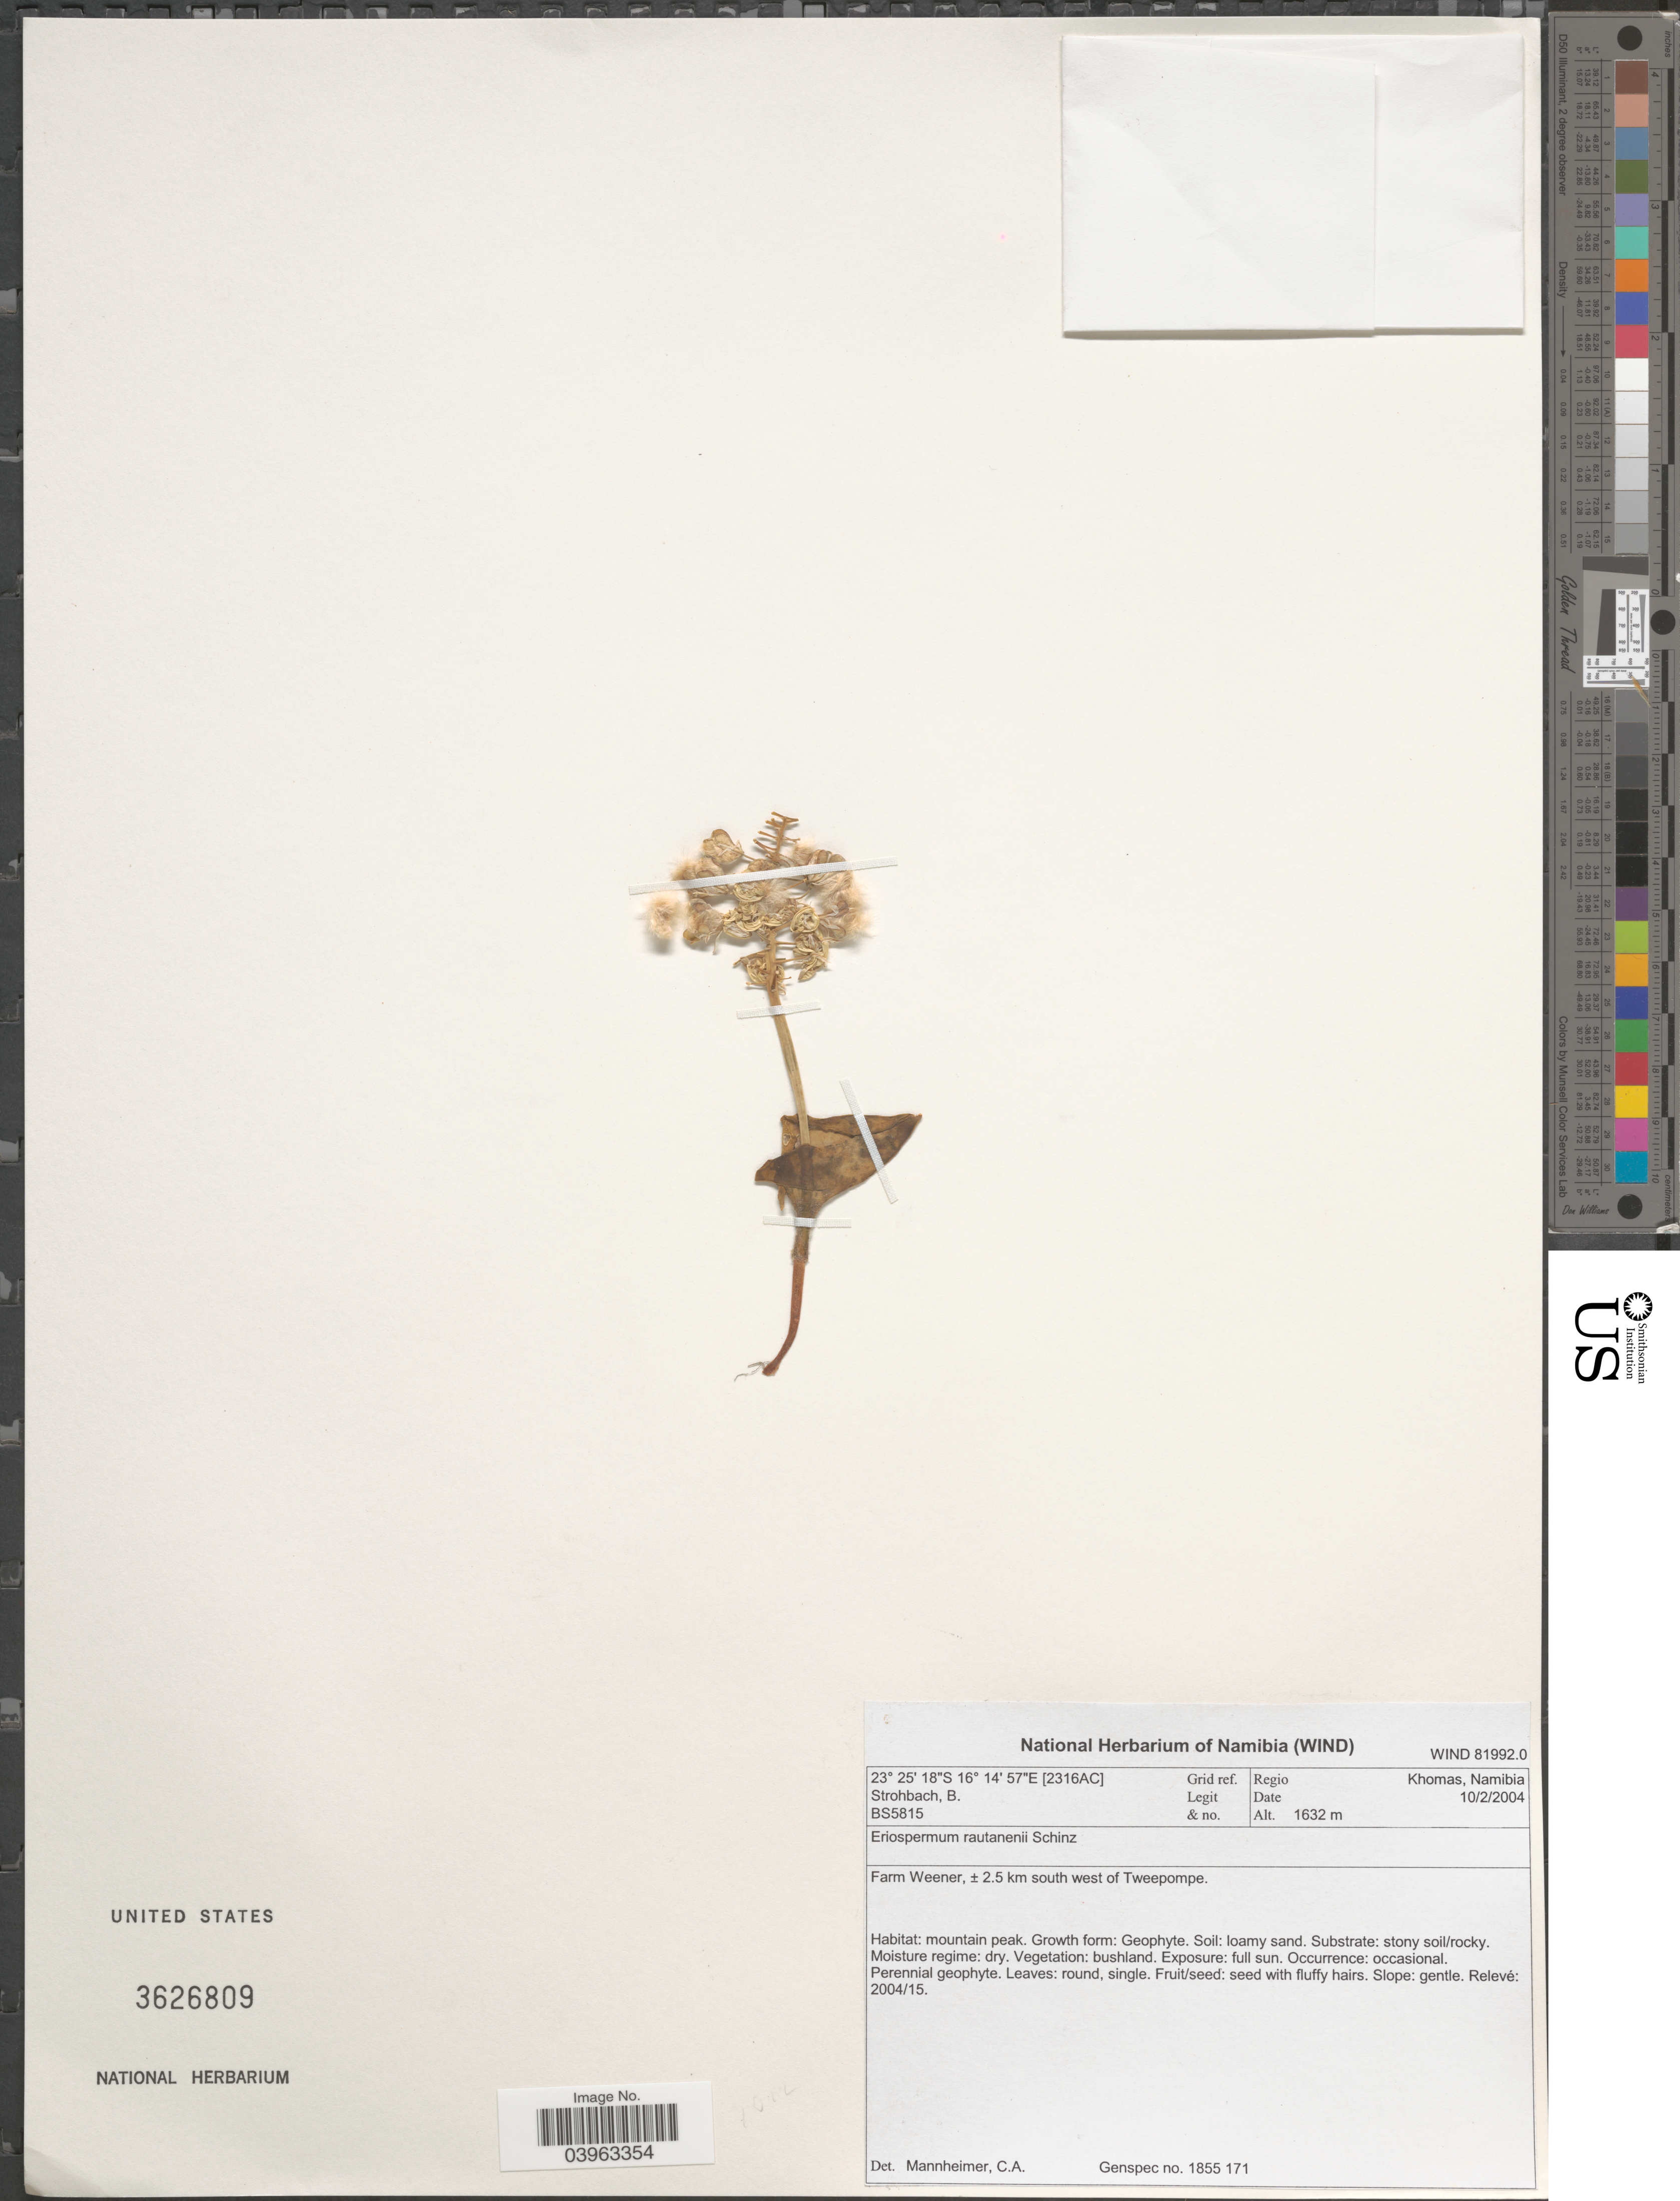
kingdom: Plantae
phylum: Tracheophyta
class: Liliopsida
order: Asparagales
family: Asparagaceae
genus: Eriospermum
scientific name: Eriospermum rautanenii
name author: Schinz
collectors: B. Strohbach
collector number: BS5815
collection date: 2004-02-10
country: Namibia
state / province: Khomas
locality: Grid ref. [2316AC]. Regio Khomas. Farm Weener, ± 2.5 km south west of Tweepompe.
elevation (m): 1632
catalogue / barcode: US 3626809